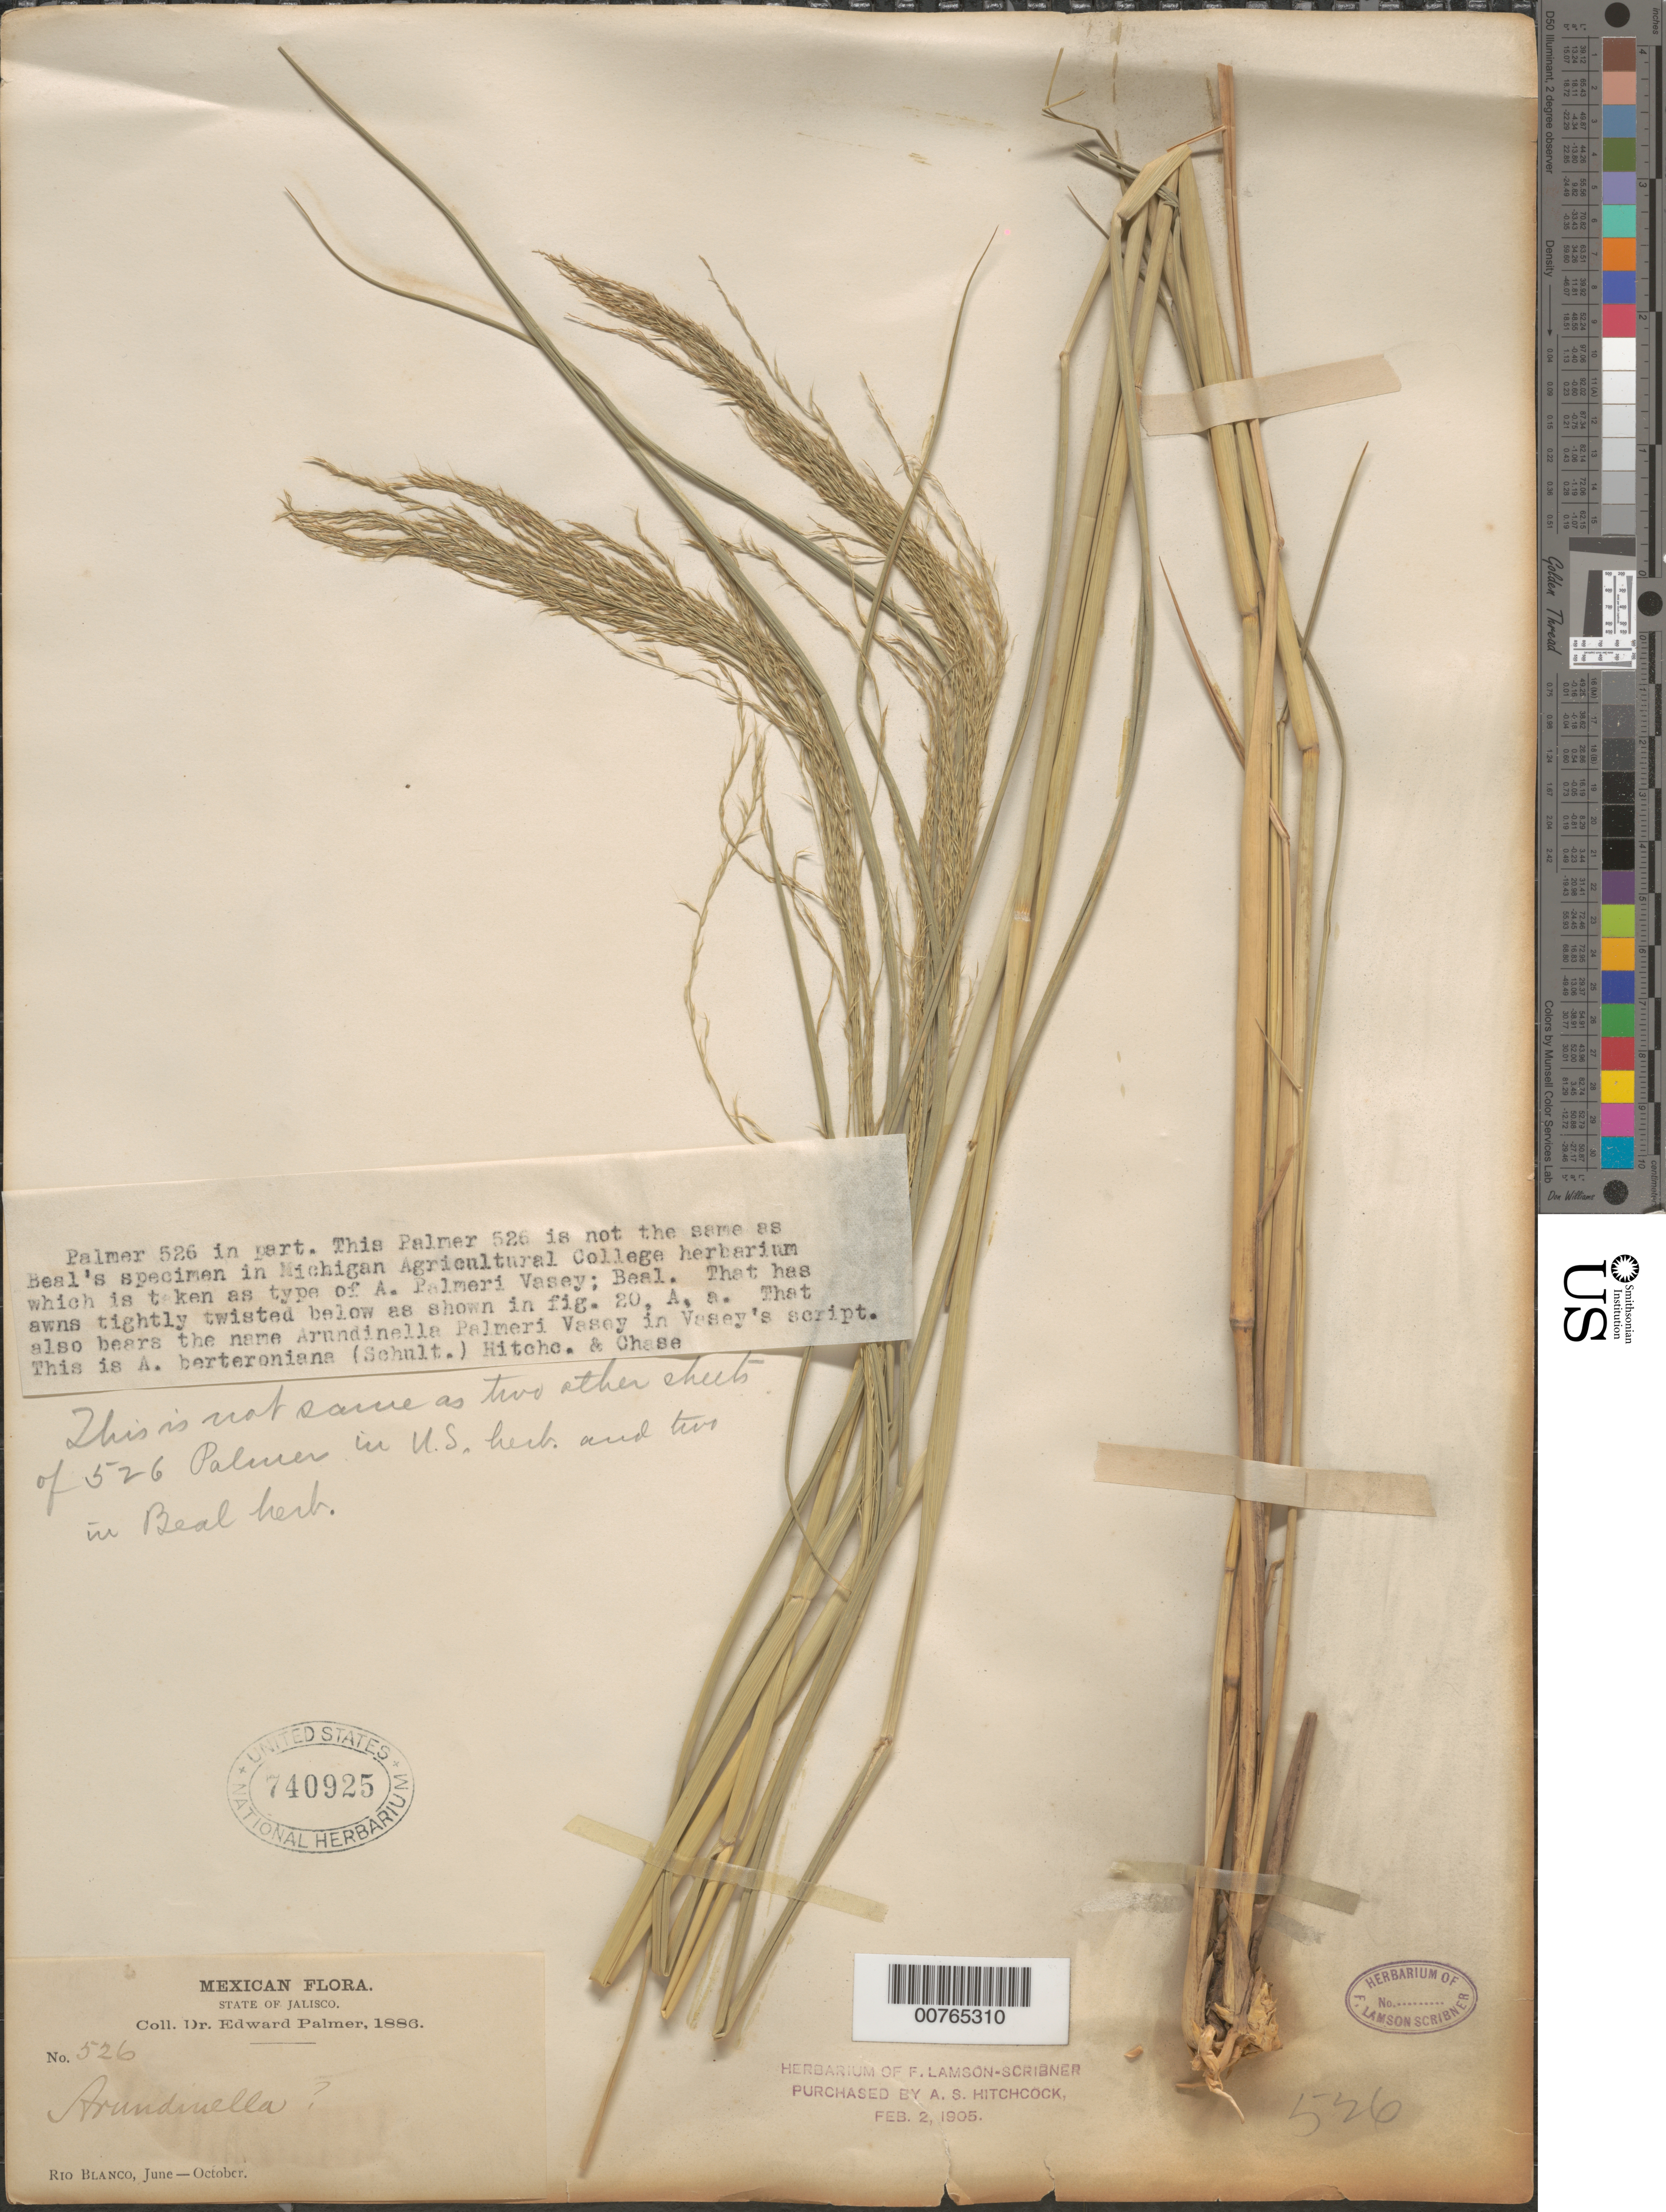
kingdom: Plantae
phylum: Tracheophyta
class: Liliopsida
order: Poales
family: Poaceae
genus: Arundinella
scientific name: Arundinella berteroniana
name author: (Schult.) Hitchc. & Chase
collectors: E. Palmer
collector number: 526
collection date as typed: Jun 1886 to -- Oct 1886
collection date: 1886-06/1886-10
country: Mexico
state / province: Jalisco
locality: Rio Blanco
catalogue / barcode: US 740925